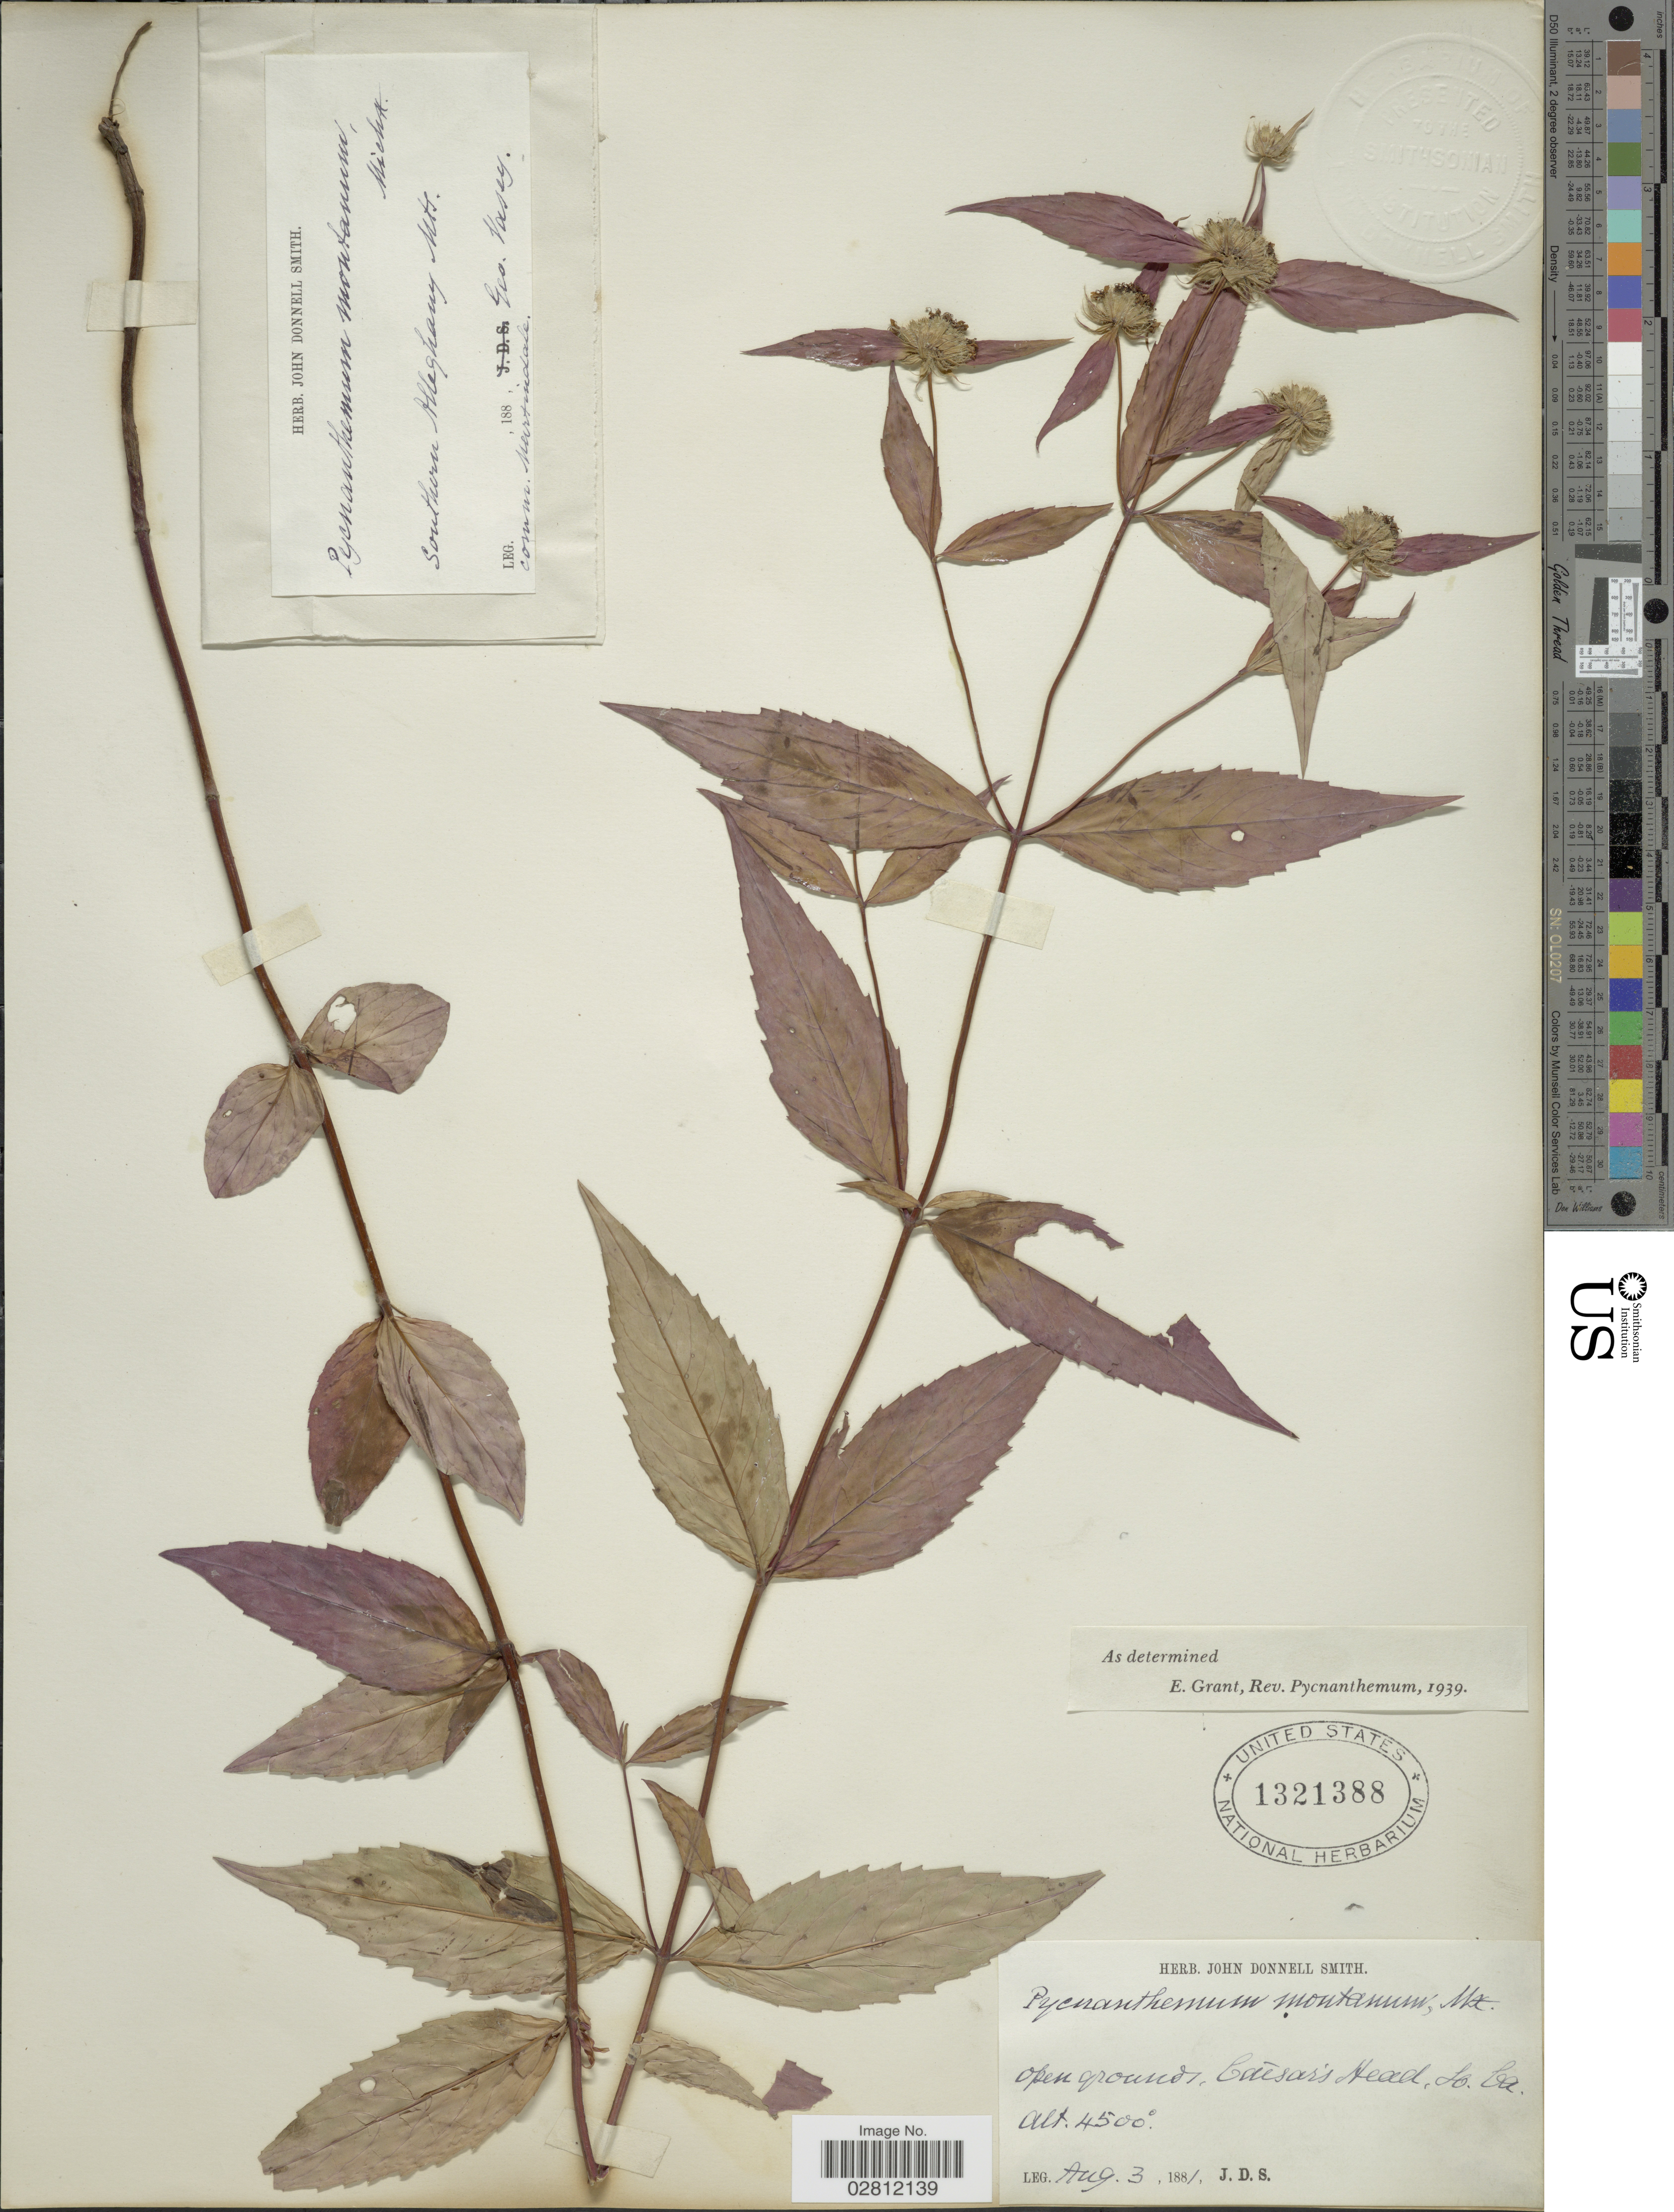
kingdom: Plantae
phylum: Tracheophyta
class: Magnoliopsida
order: Lamiales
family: Lamiaceae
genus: Pycnanthemum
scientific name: Pycnanthemum montanum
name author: Michx.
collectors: G. Vasey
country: United States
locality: Southern Alleghany Mts.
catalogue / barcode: US 1321388-2